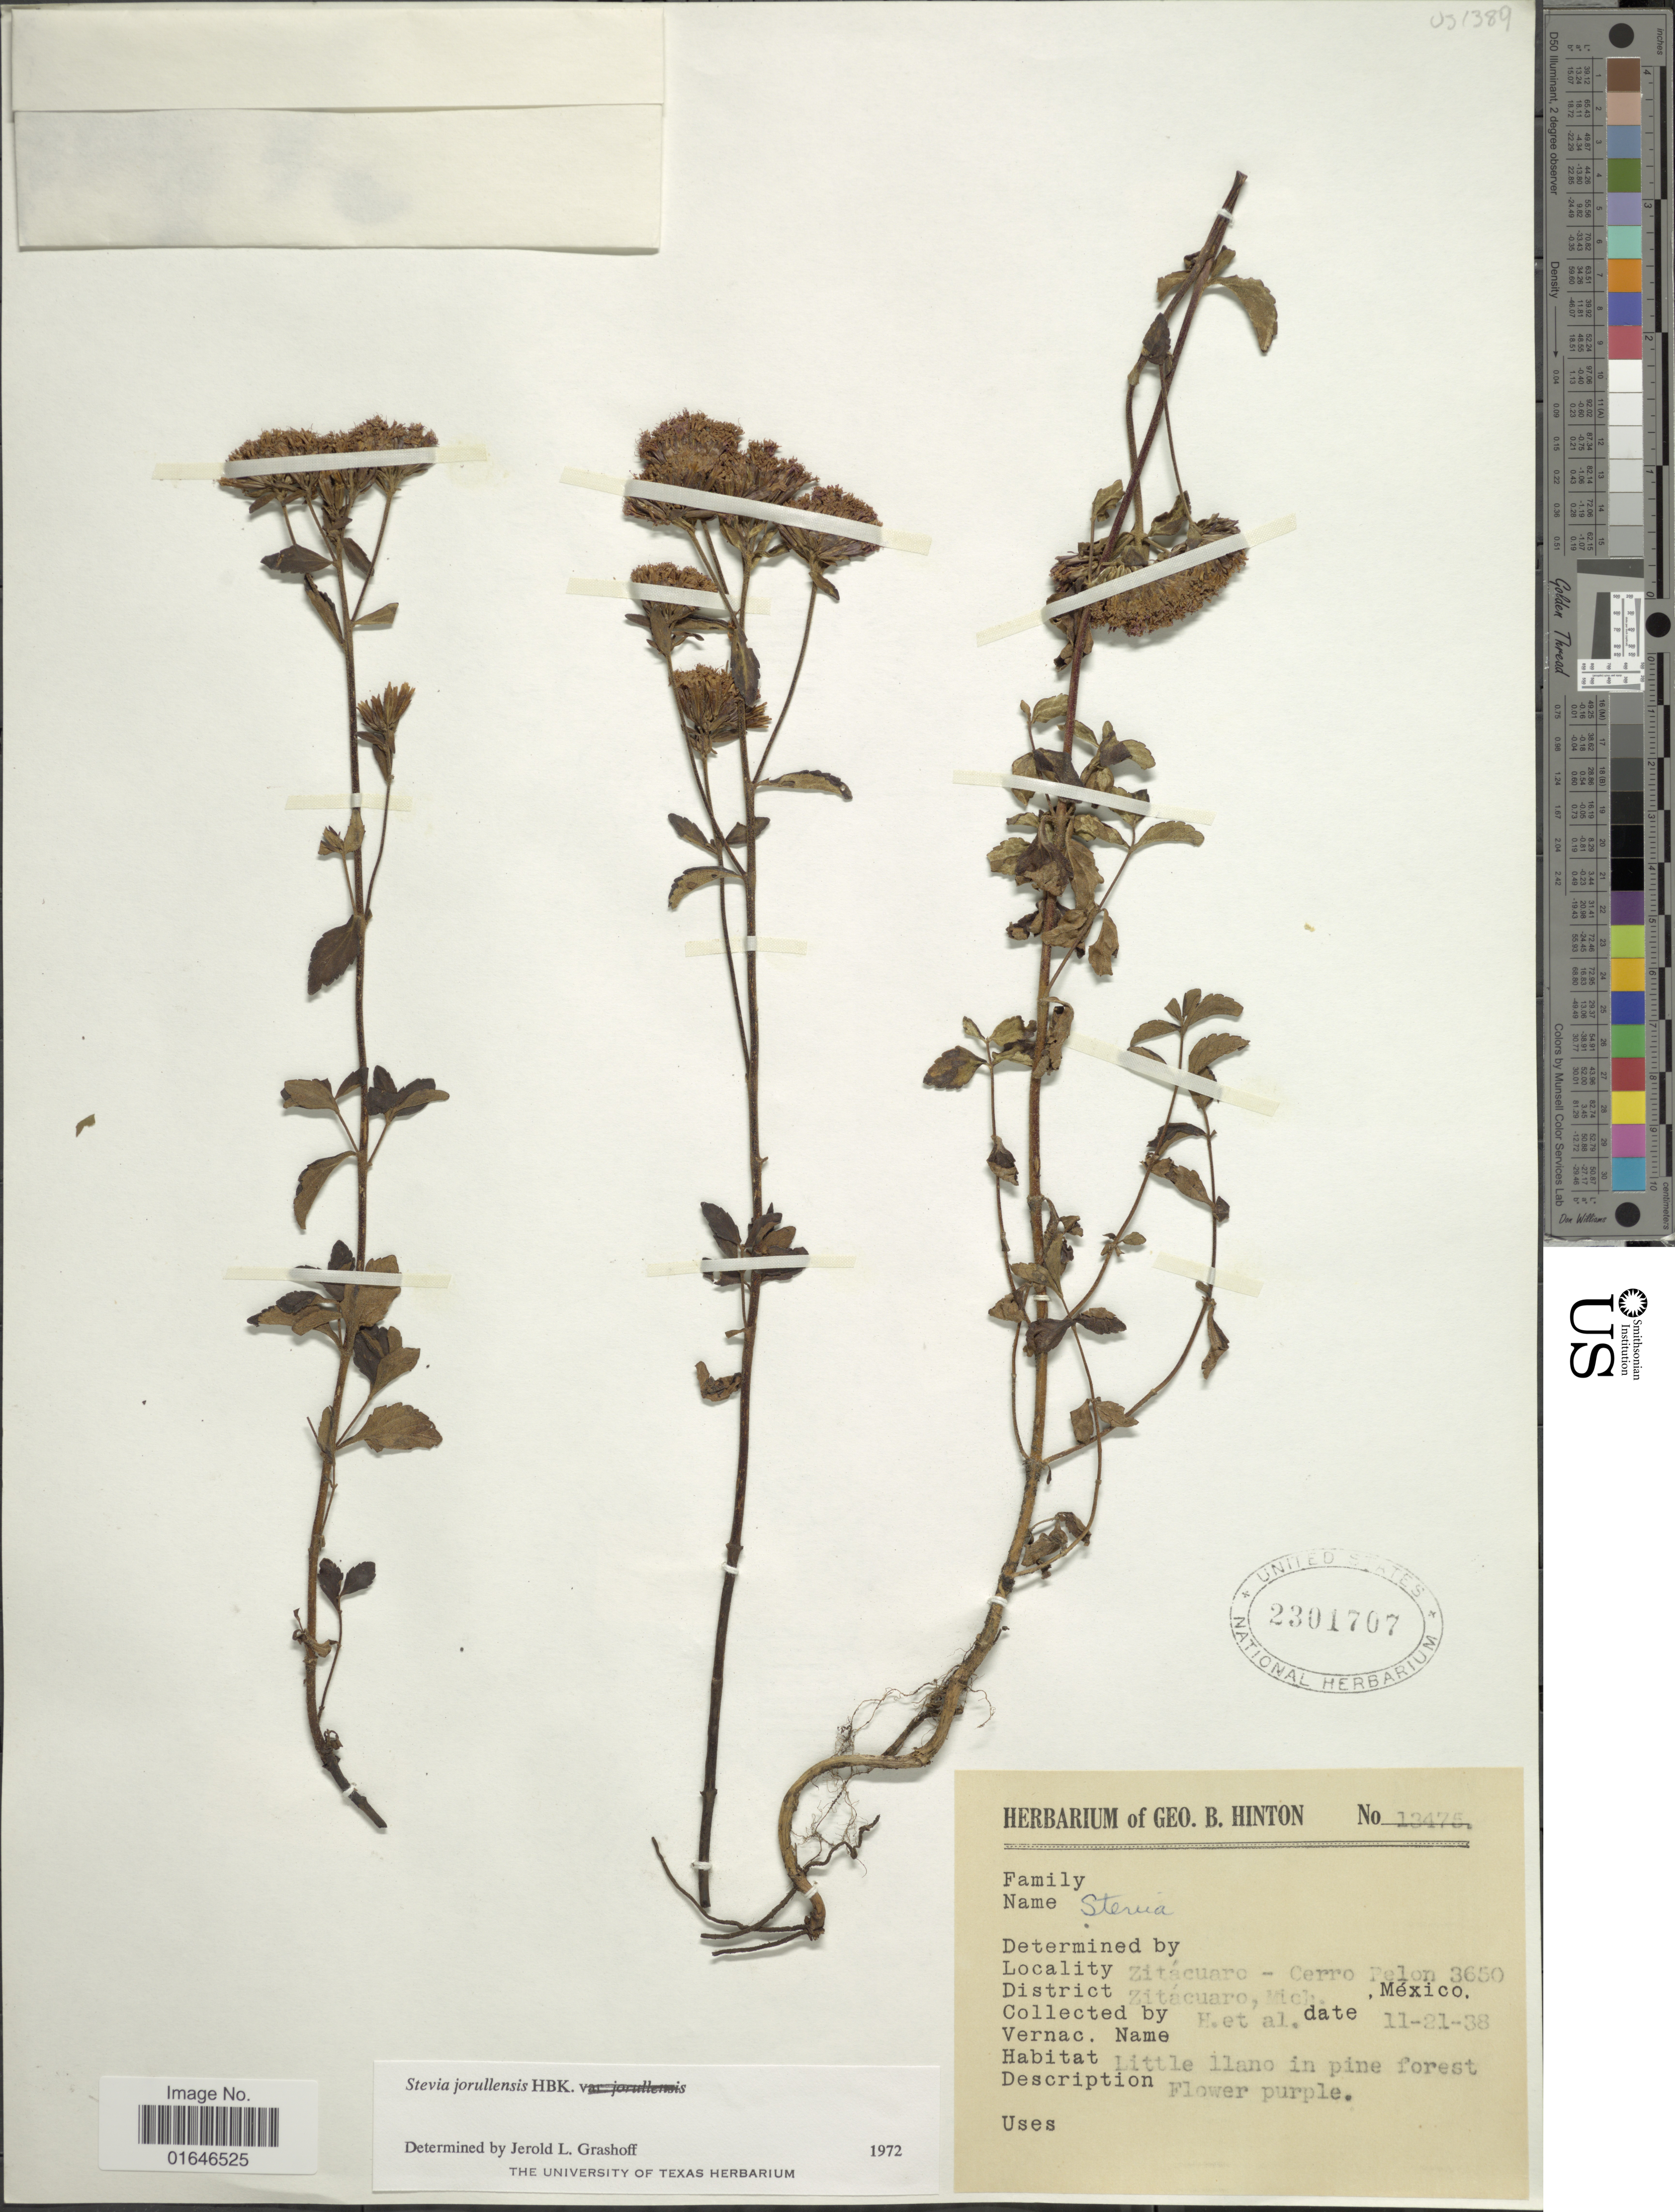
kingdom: Plantae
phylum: Tracheophyta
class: Magnoliopsida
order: Asterales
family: Asteraceae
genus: Stevia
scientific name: Stevia jorullensis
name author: Kunth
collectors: G. B. Hinton & et al.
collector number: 13475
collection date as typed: Transcribed d/m/y: 21/11/38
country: Mexico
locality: Zitacuaro - Cerro Pelon, Mich.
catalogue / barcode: US 2301707